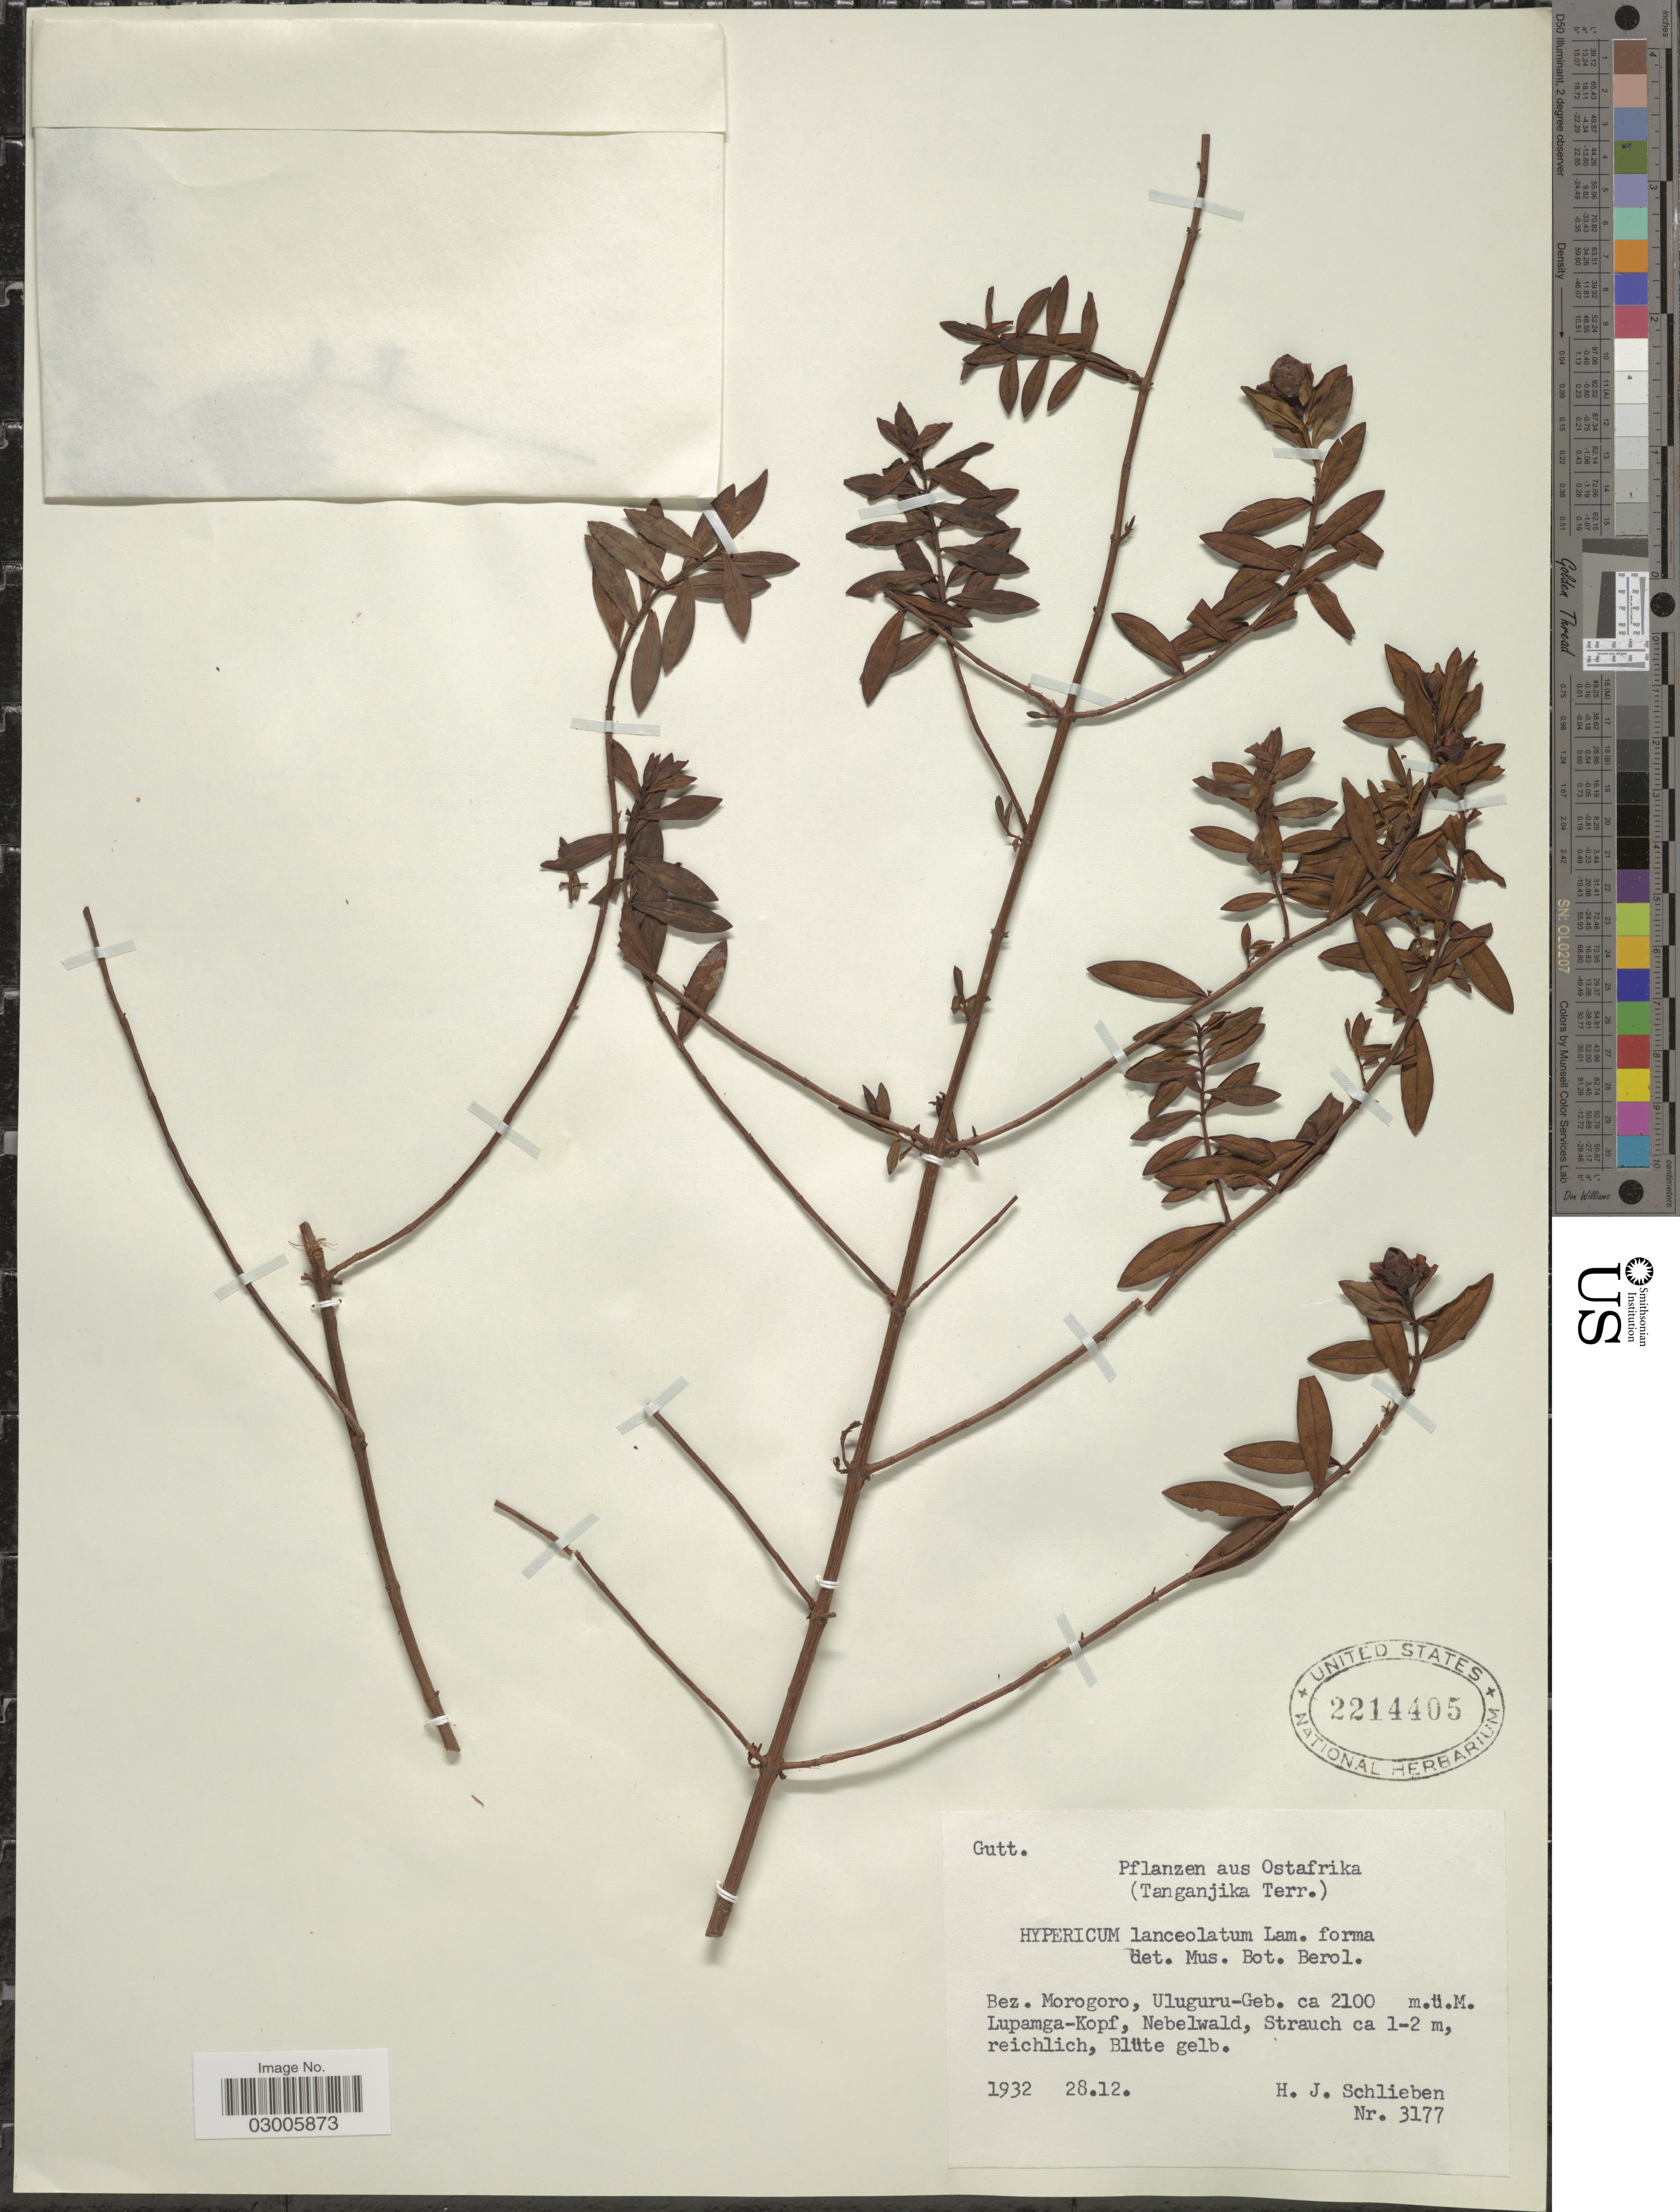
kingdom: Plantae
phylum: Tracheophyta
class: Magnoliopsida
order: Malpighiales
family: Hypericaceae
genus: Hypericum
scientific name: Hypericum revolutum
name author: Vahl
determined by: Strong, Mark T., (BOT), Smithsonian Institution - National Museum of Natural History (UNITED STATES)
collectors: H. J. Schlieben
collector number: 3177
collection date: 1932-12-28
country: Tanzania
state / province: Morogoro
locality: (Tanganjika Terr.). Bez. Morogoro, Uluguru-Geb. Lupampa-Kopf, Nebelwald.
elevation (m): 2100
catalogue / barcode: US 2214405